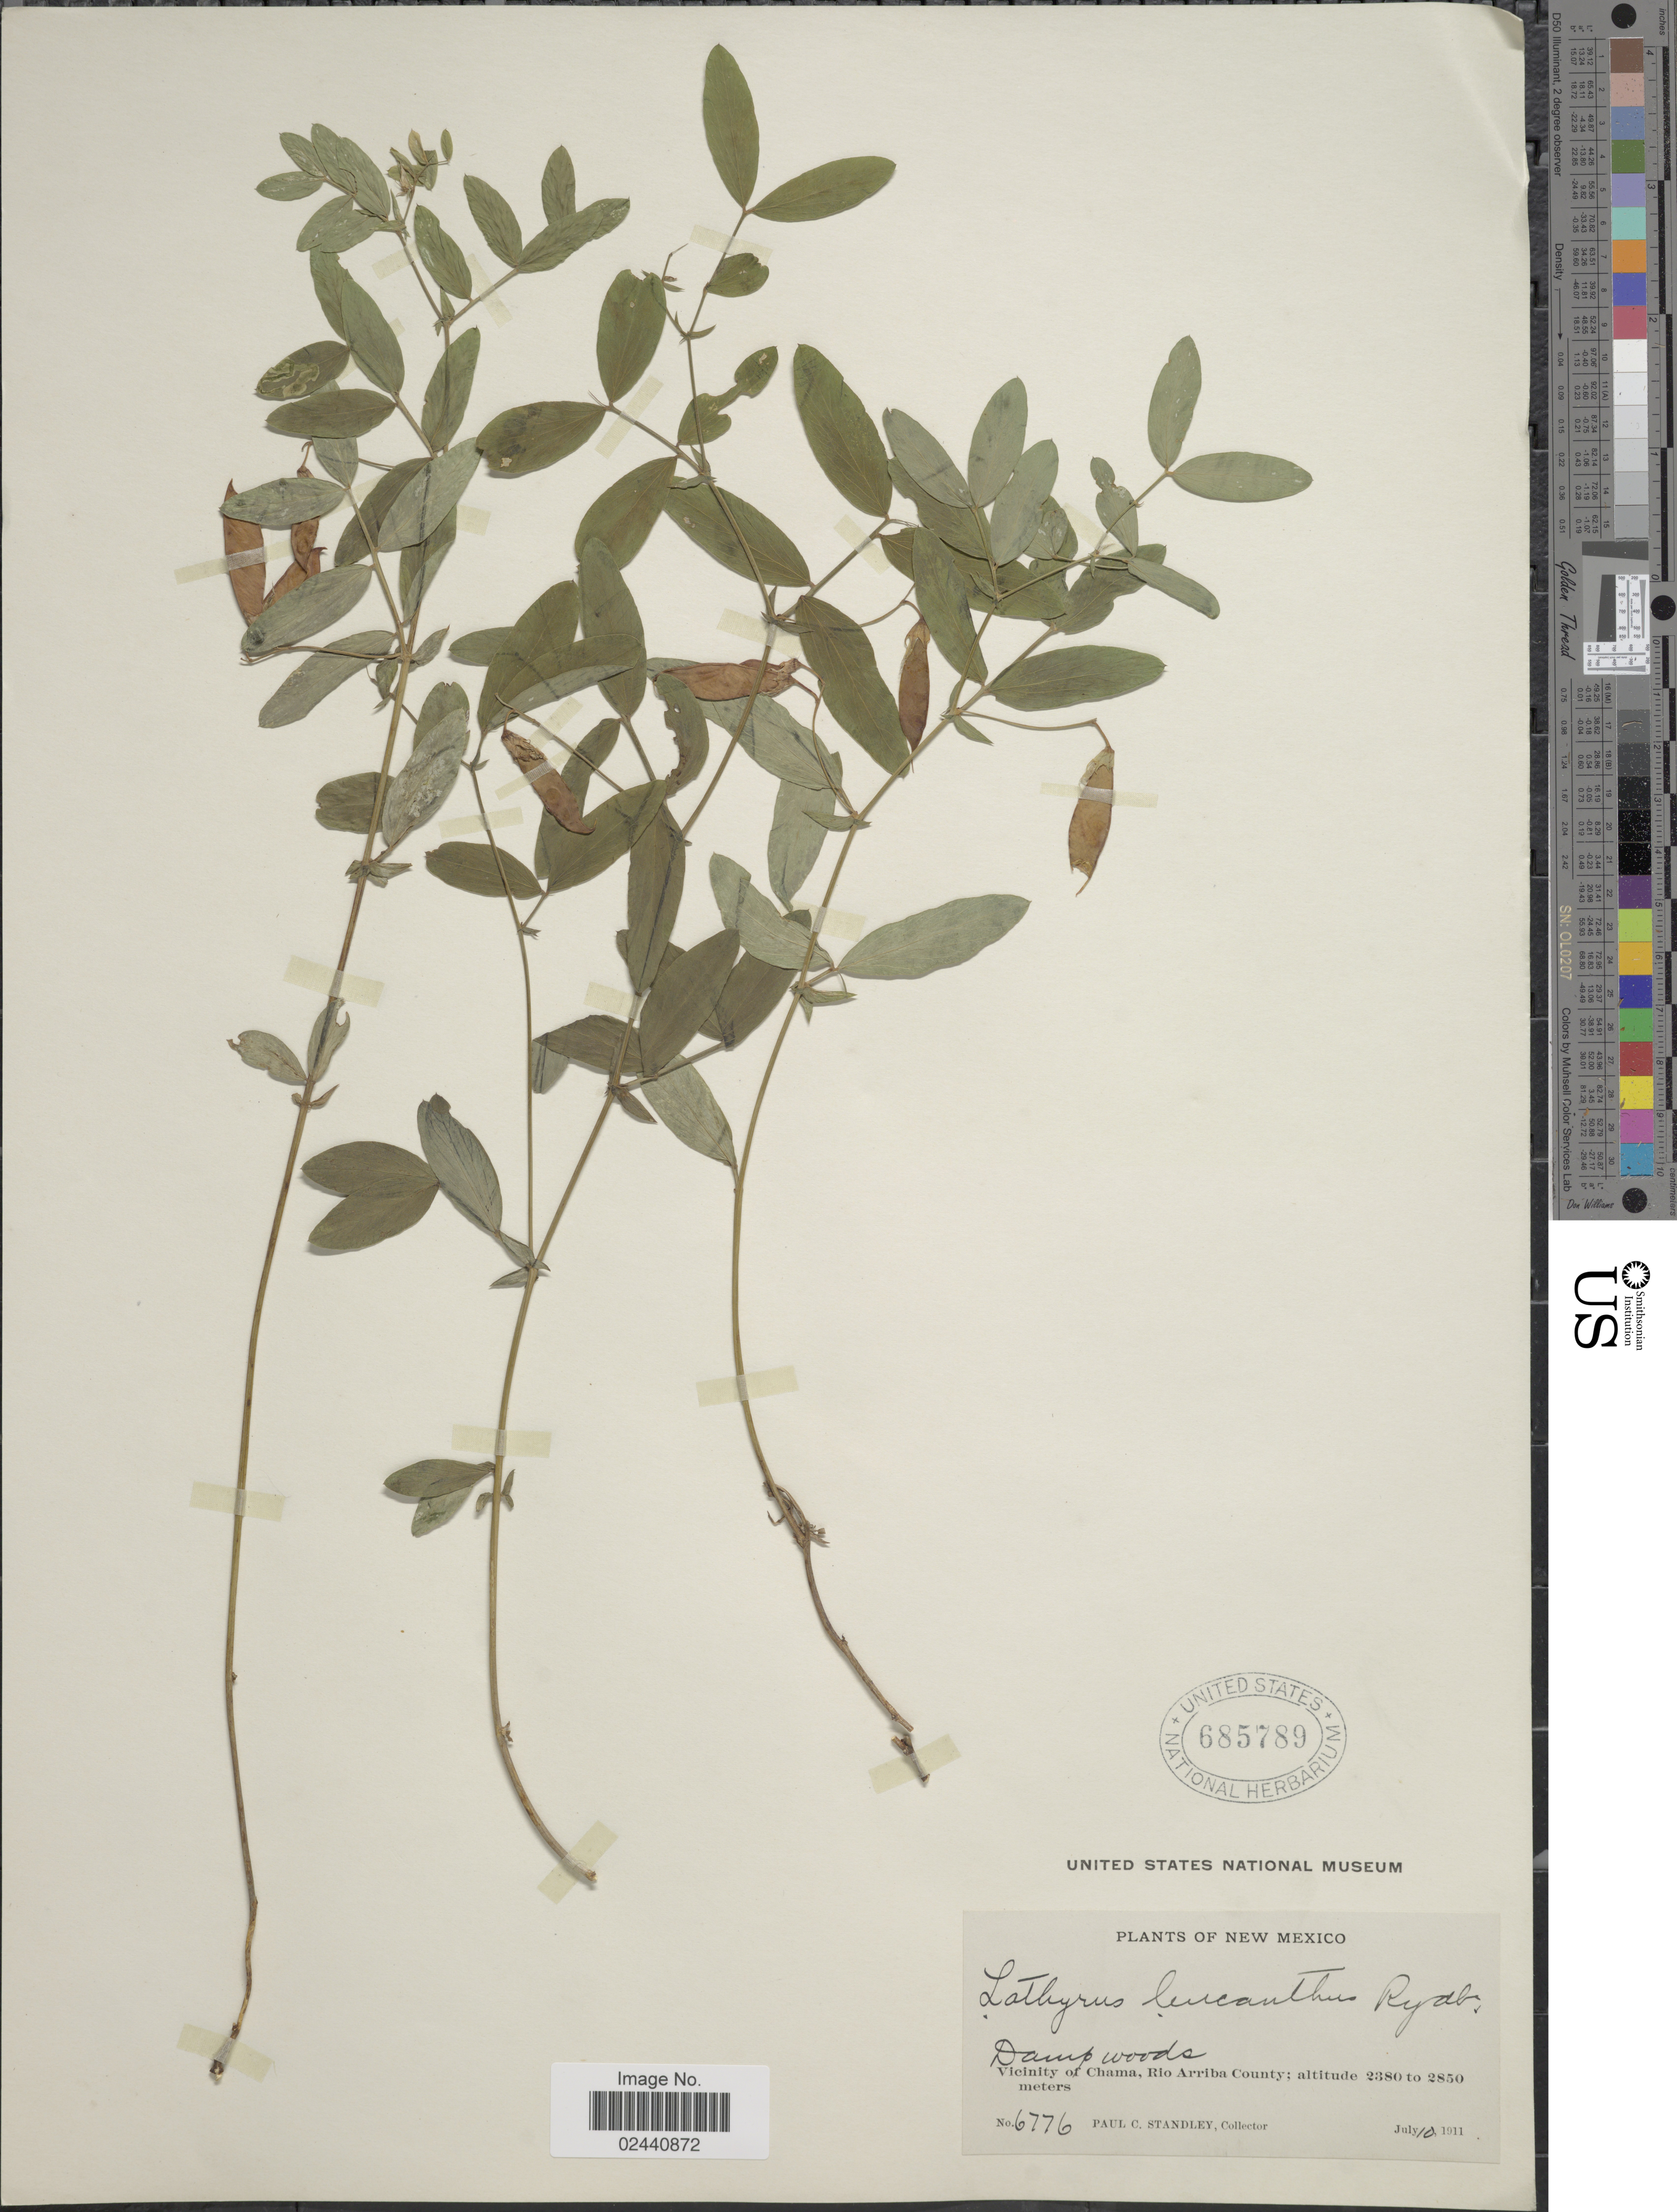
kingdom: Plantae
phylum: Tracheophyta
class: Magnoliopsida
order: Fabales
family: Fabaceae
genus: Lathyrus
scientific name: Lathyrus leucanthus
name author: Rydb.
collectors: P. C. Standley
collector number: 6776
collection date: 1911-07-10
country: United States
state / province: New Mexico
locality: Vicinity of Chama, Rio Arriba County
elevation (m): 2380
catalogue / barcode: US 685789